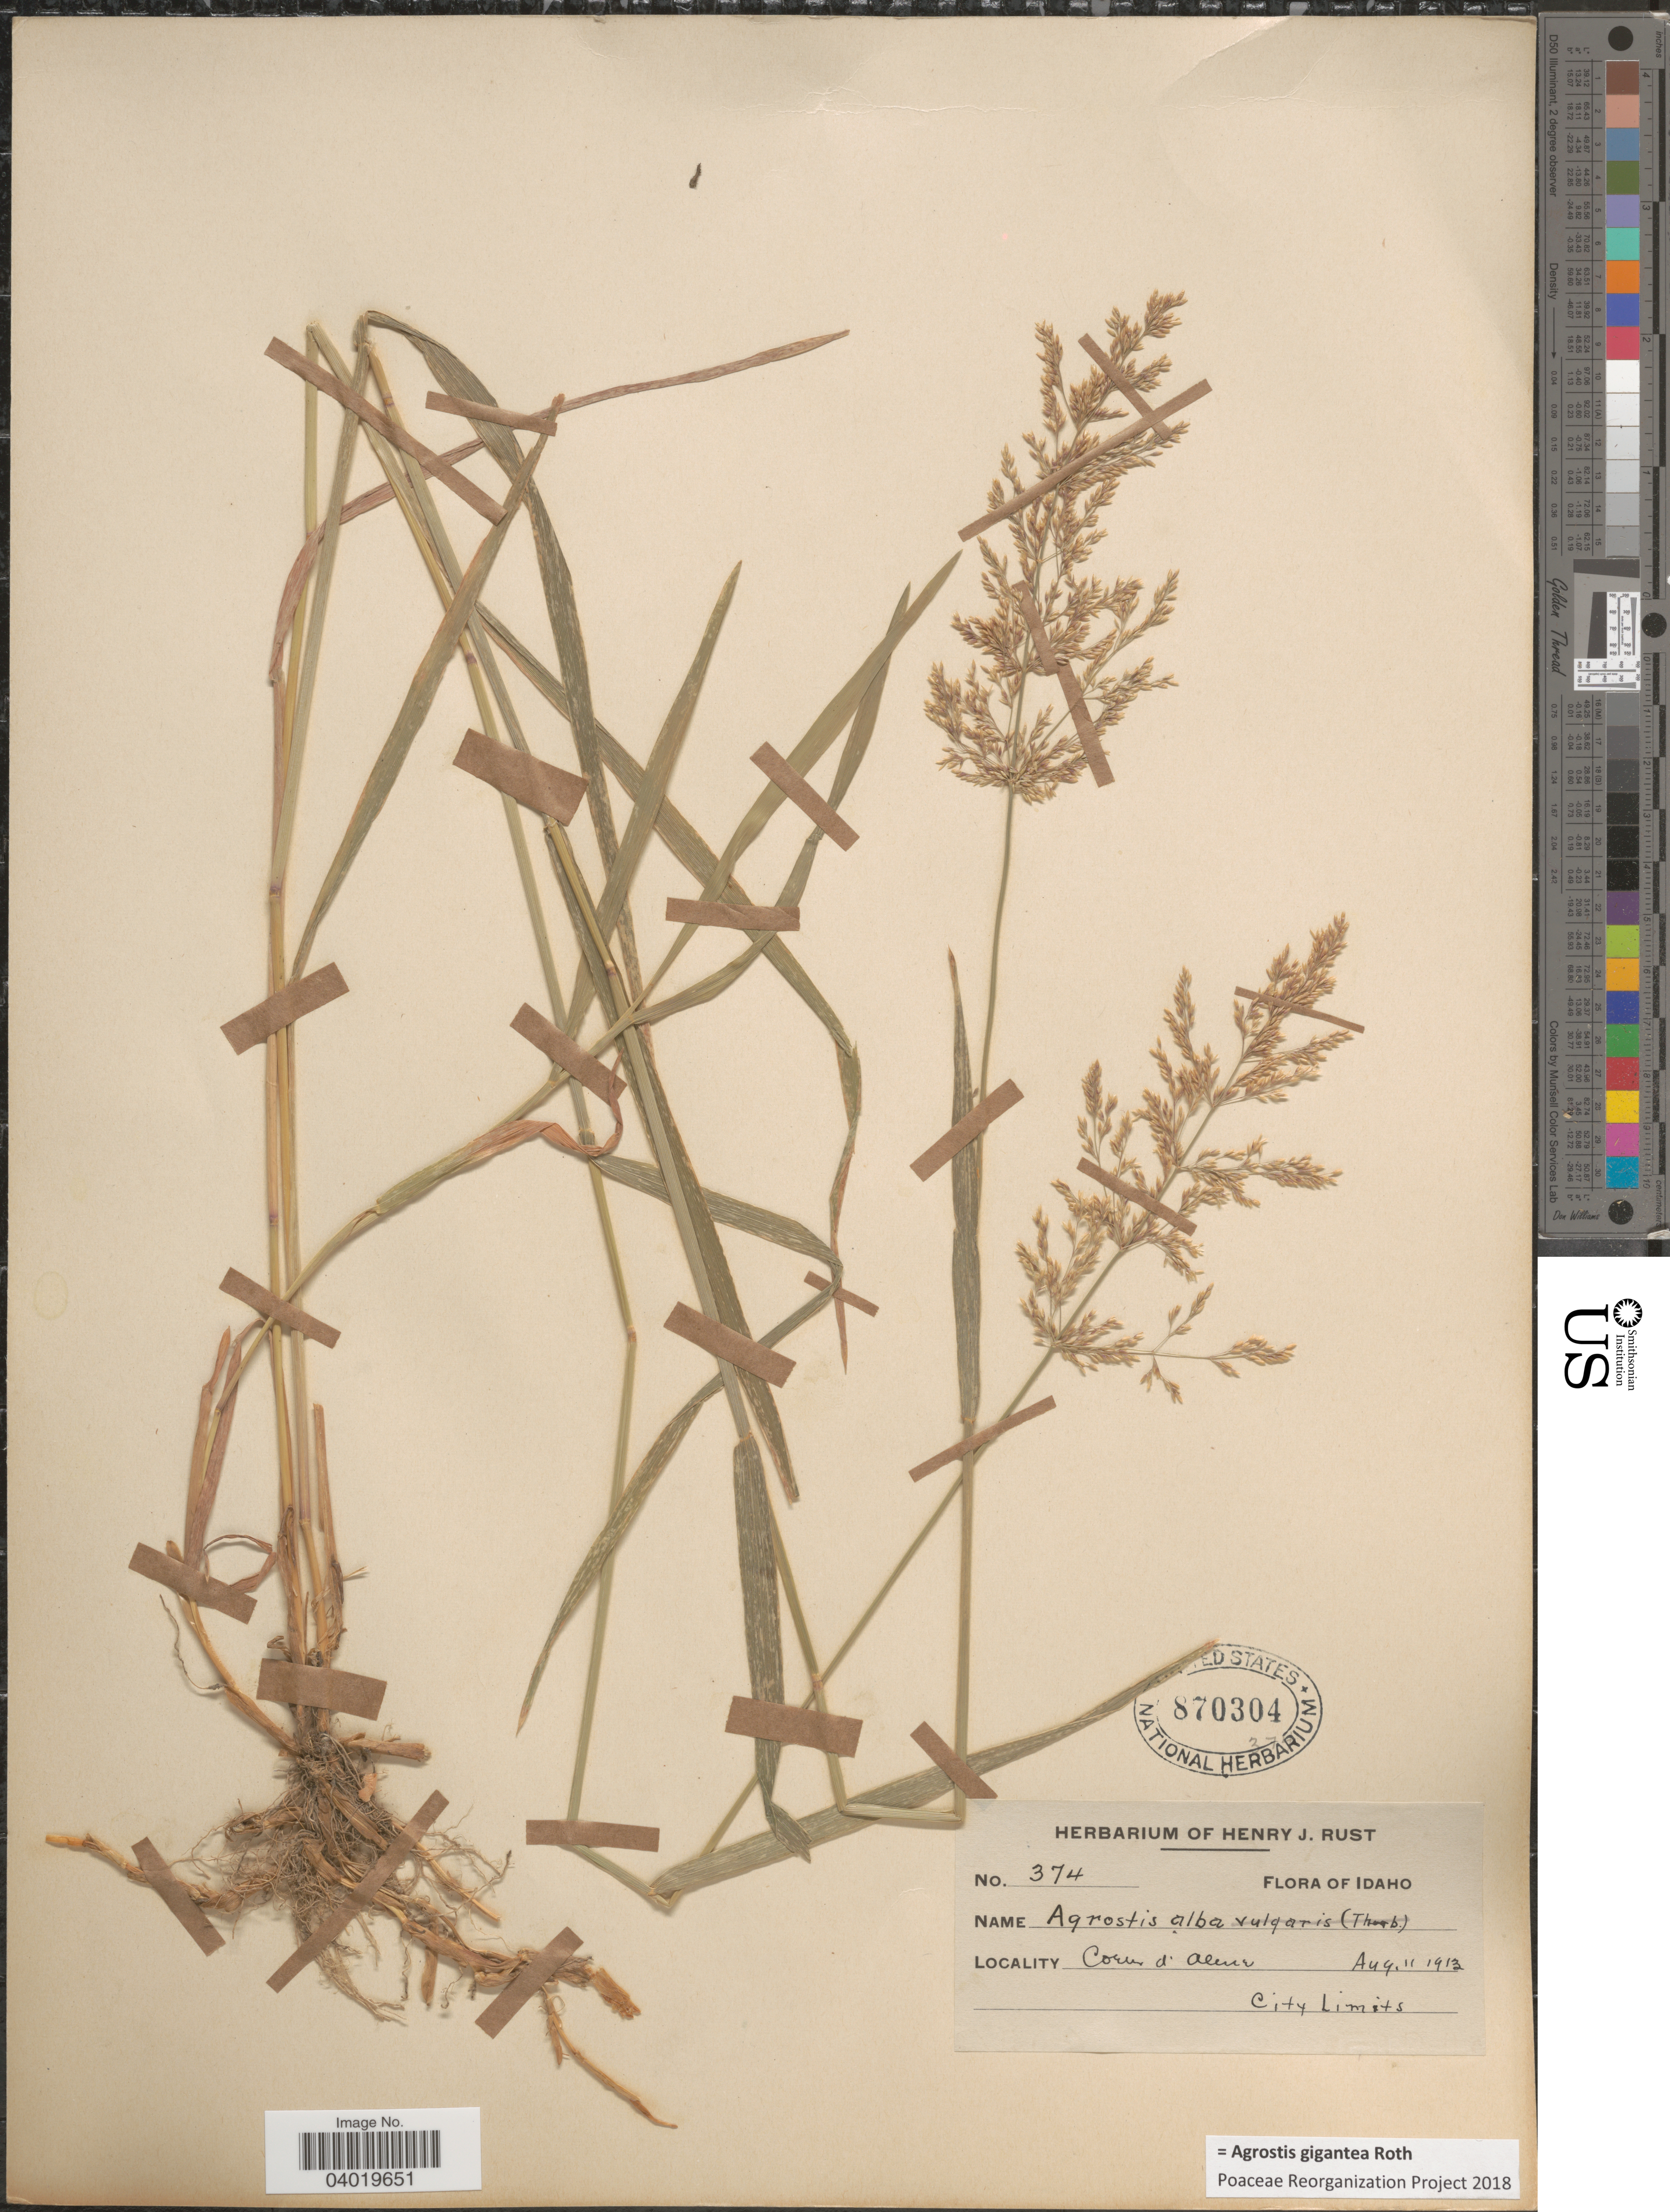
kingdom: Plantae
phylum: Tracheophyta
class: Liliopsida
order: Poales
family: Poaceae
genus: Agrostis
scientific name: Agrostis gigantea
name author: Roth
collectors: ex herb. Henry J. Rust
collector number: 374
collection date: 1913-08-11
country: United States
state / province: Idaho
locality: Coeur d'Alene.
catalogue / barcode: US 870304